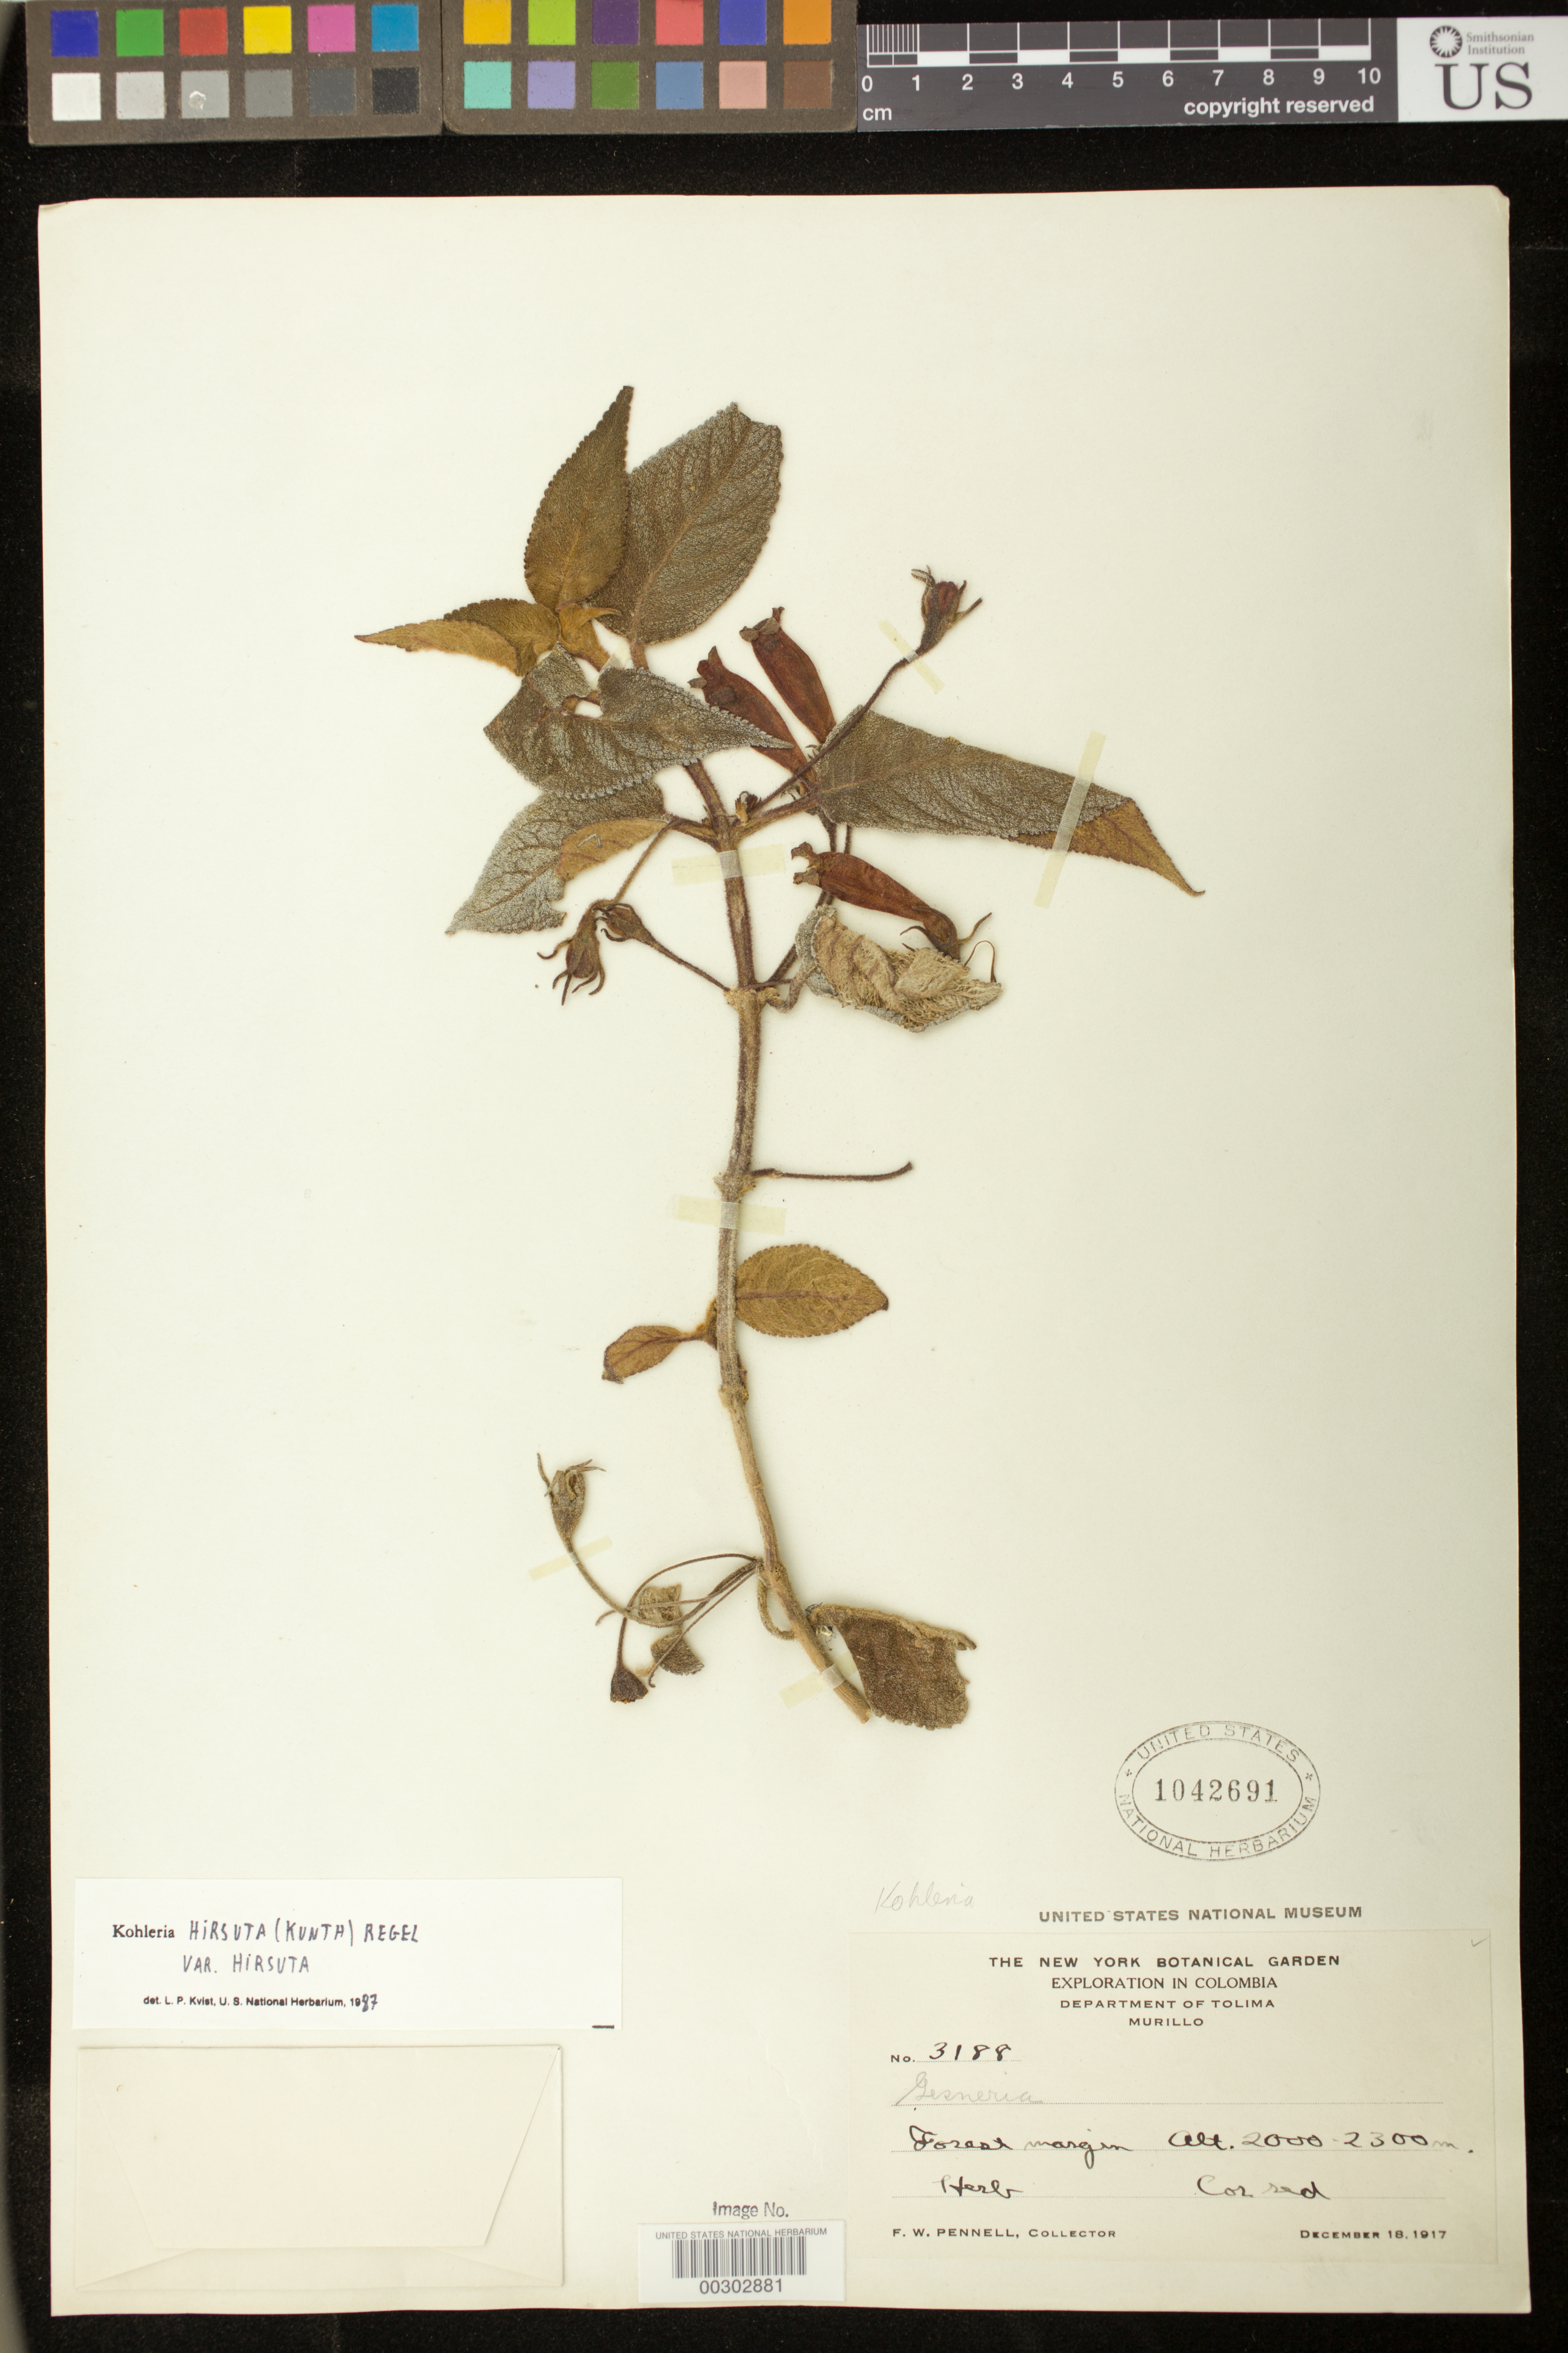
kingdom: Plantae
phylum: Tracheophyta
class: Magnoliopsida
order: Lamiales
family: Gesneriaceae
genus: Kohleria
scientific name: Kohleria hirsuta var. hirsuta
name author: (Kunth) Regel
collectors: F. W. Pennell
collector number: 3188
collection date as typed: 18 Dec 1917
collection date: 1917-12-18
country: Colombia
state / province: Tolima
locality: Murillo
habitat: Forest margin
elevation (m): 2000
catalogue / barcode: US 1042691